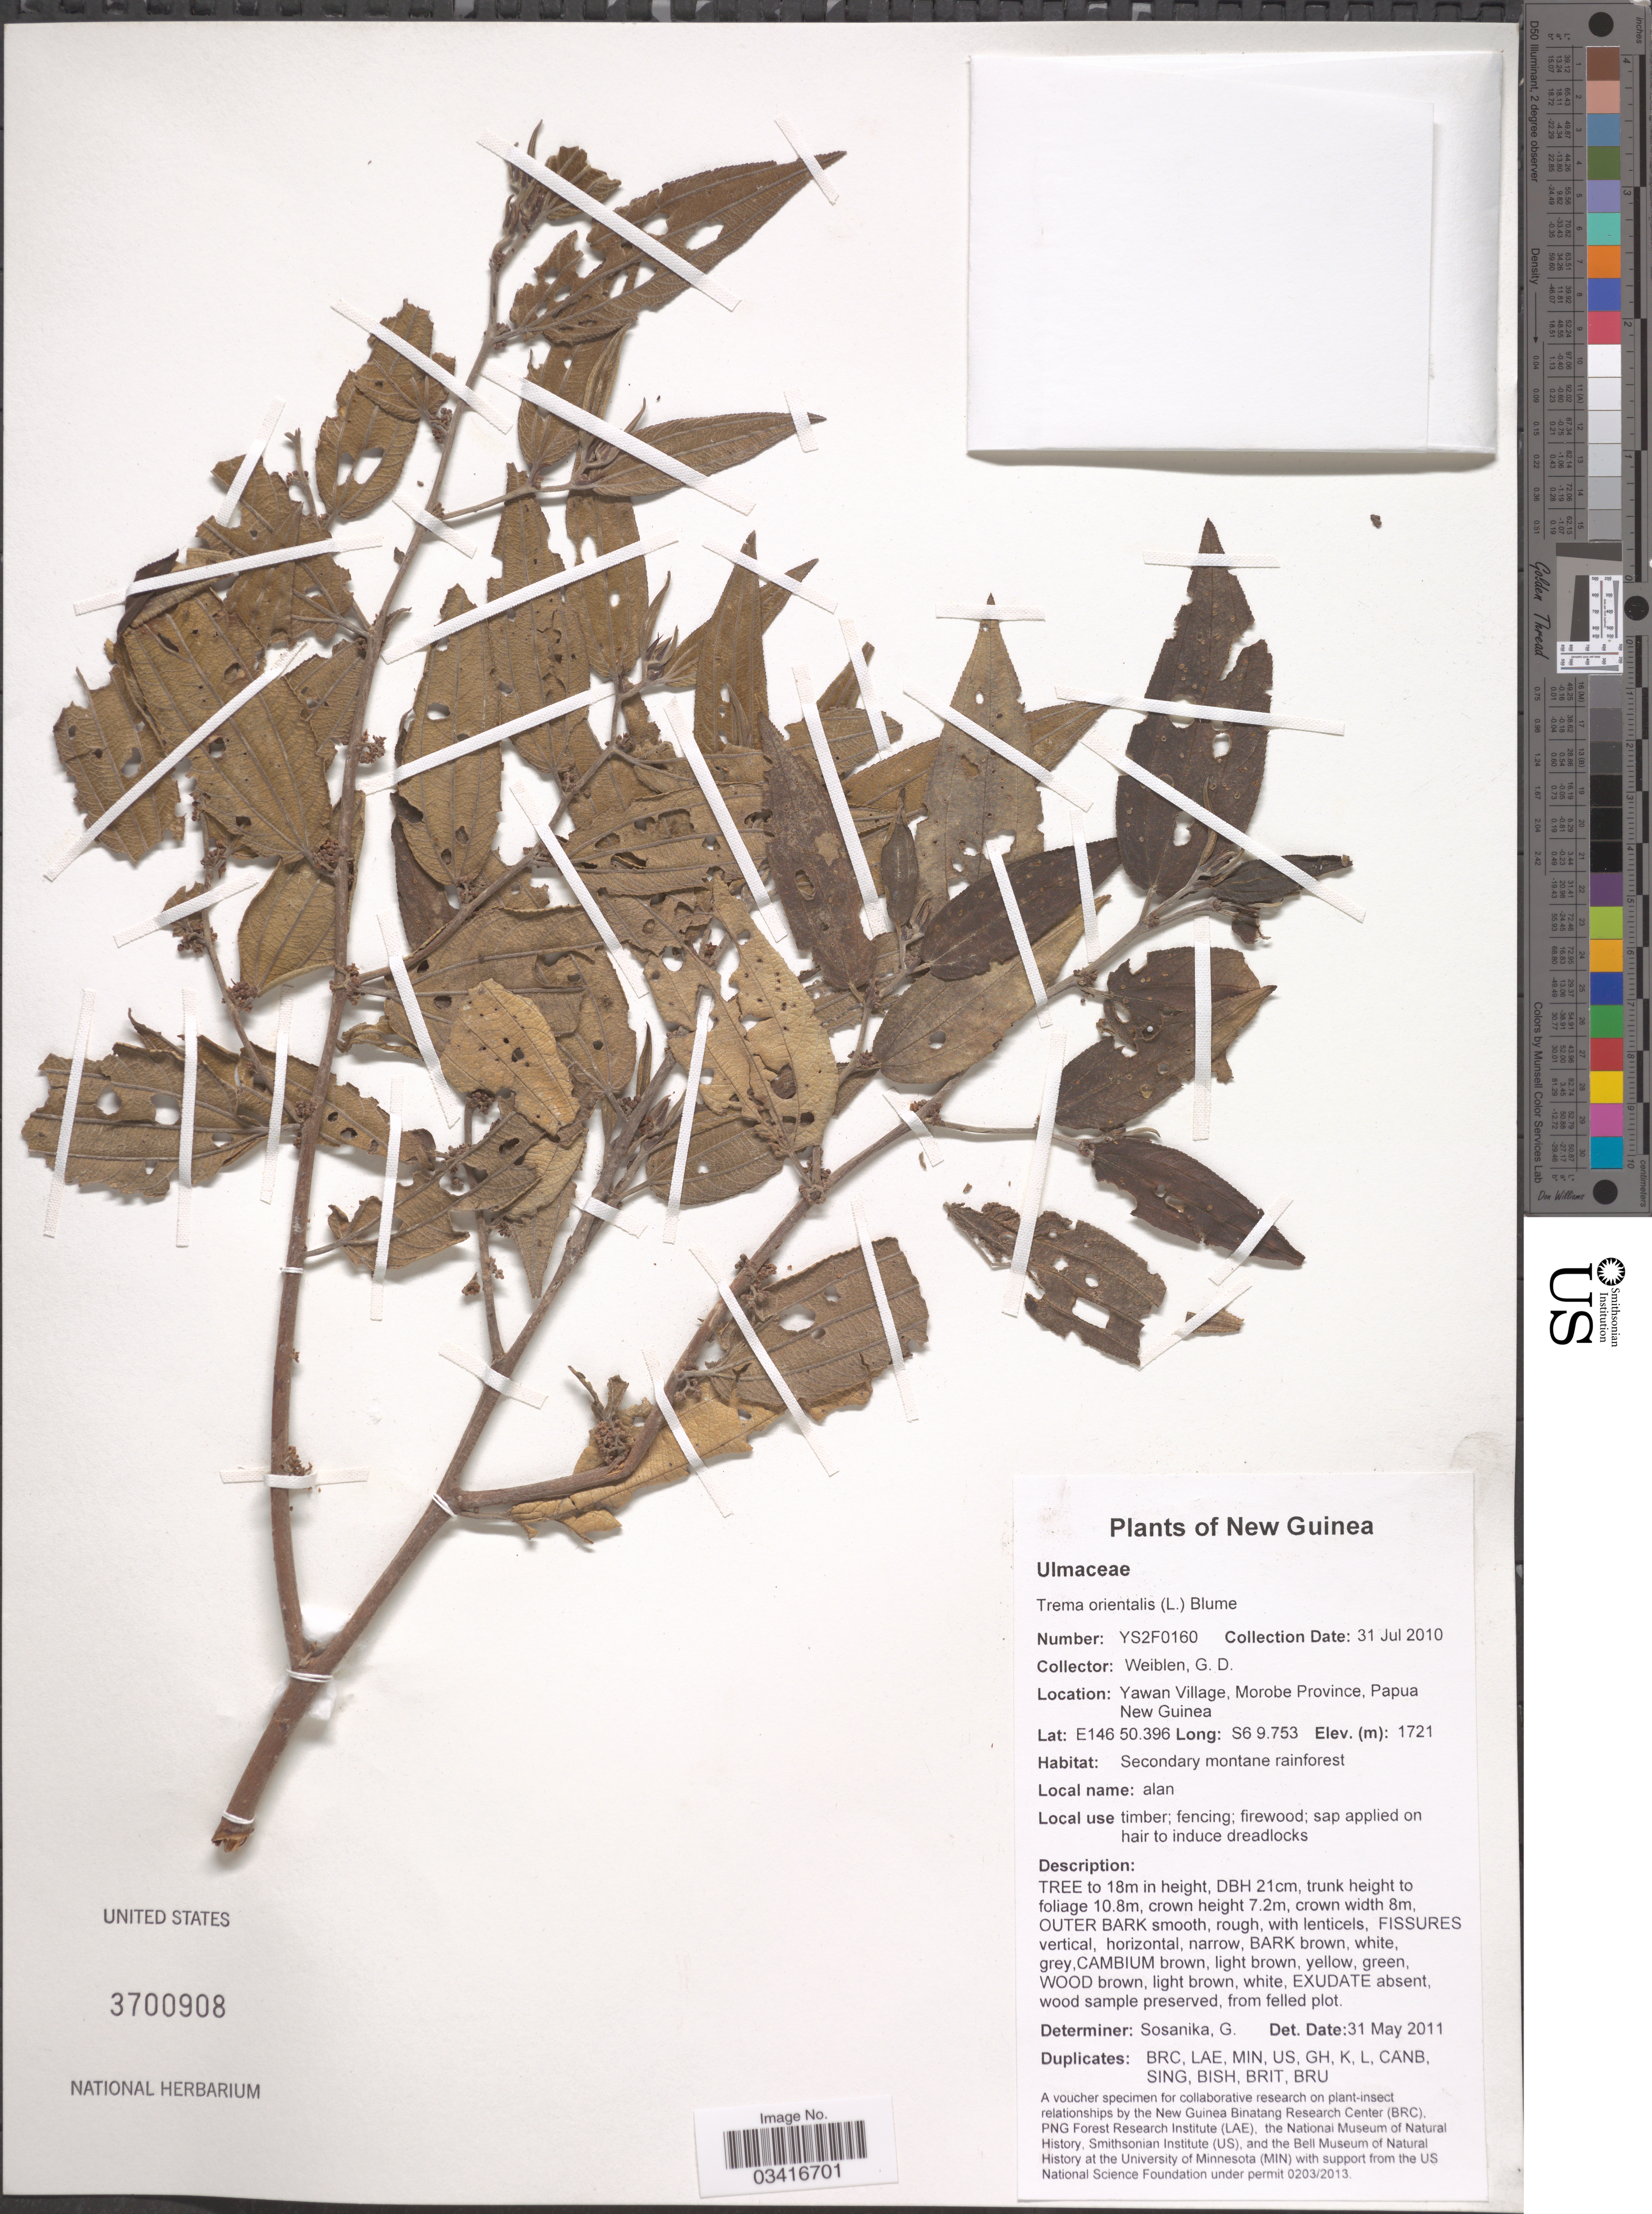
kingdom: Plantae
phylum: Tracheophyta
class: Magnoliopsida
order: Rosales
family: Cannabaceae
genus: Trema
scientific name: Trema orientale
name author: (L.) Blume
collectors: G. D. Weiblen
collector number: YS2F0160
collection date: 2010-07-31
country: Papua New Guinea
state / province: Morobe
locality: New Guinea. Yawan Village.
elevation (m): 1721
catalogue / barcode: US 3700908